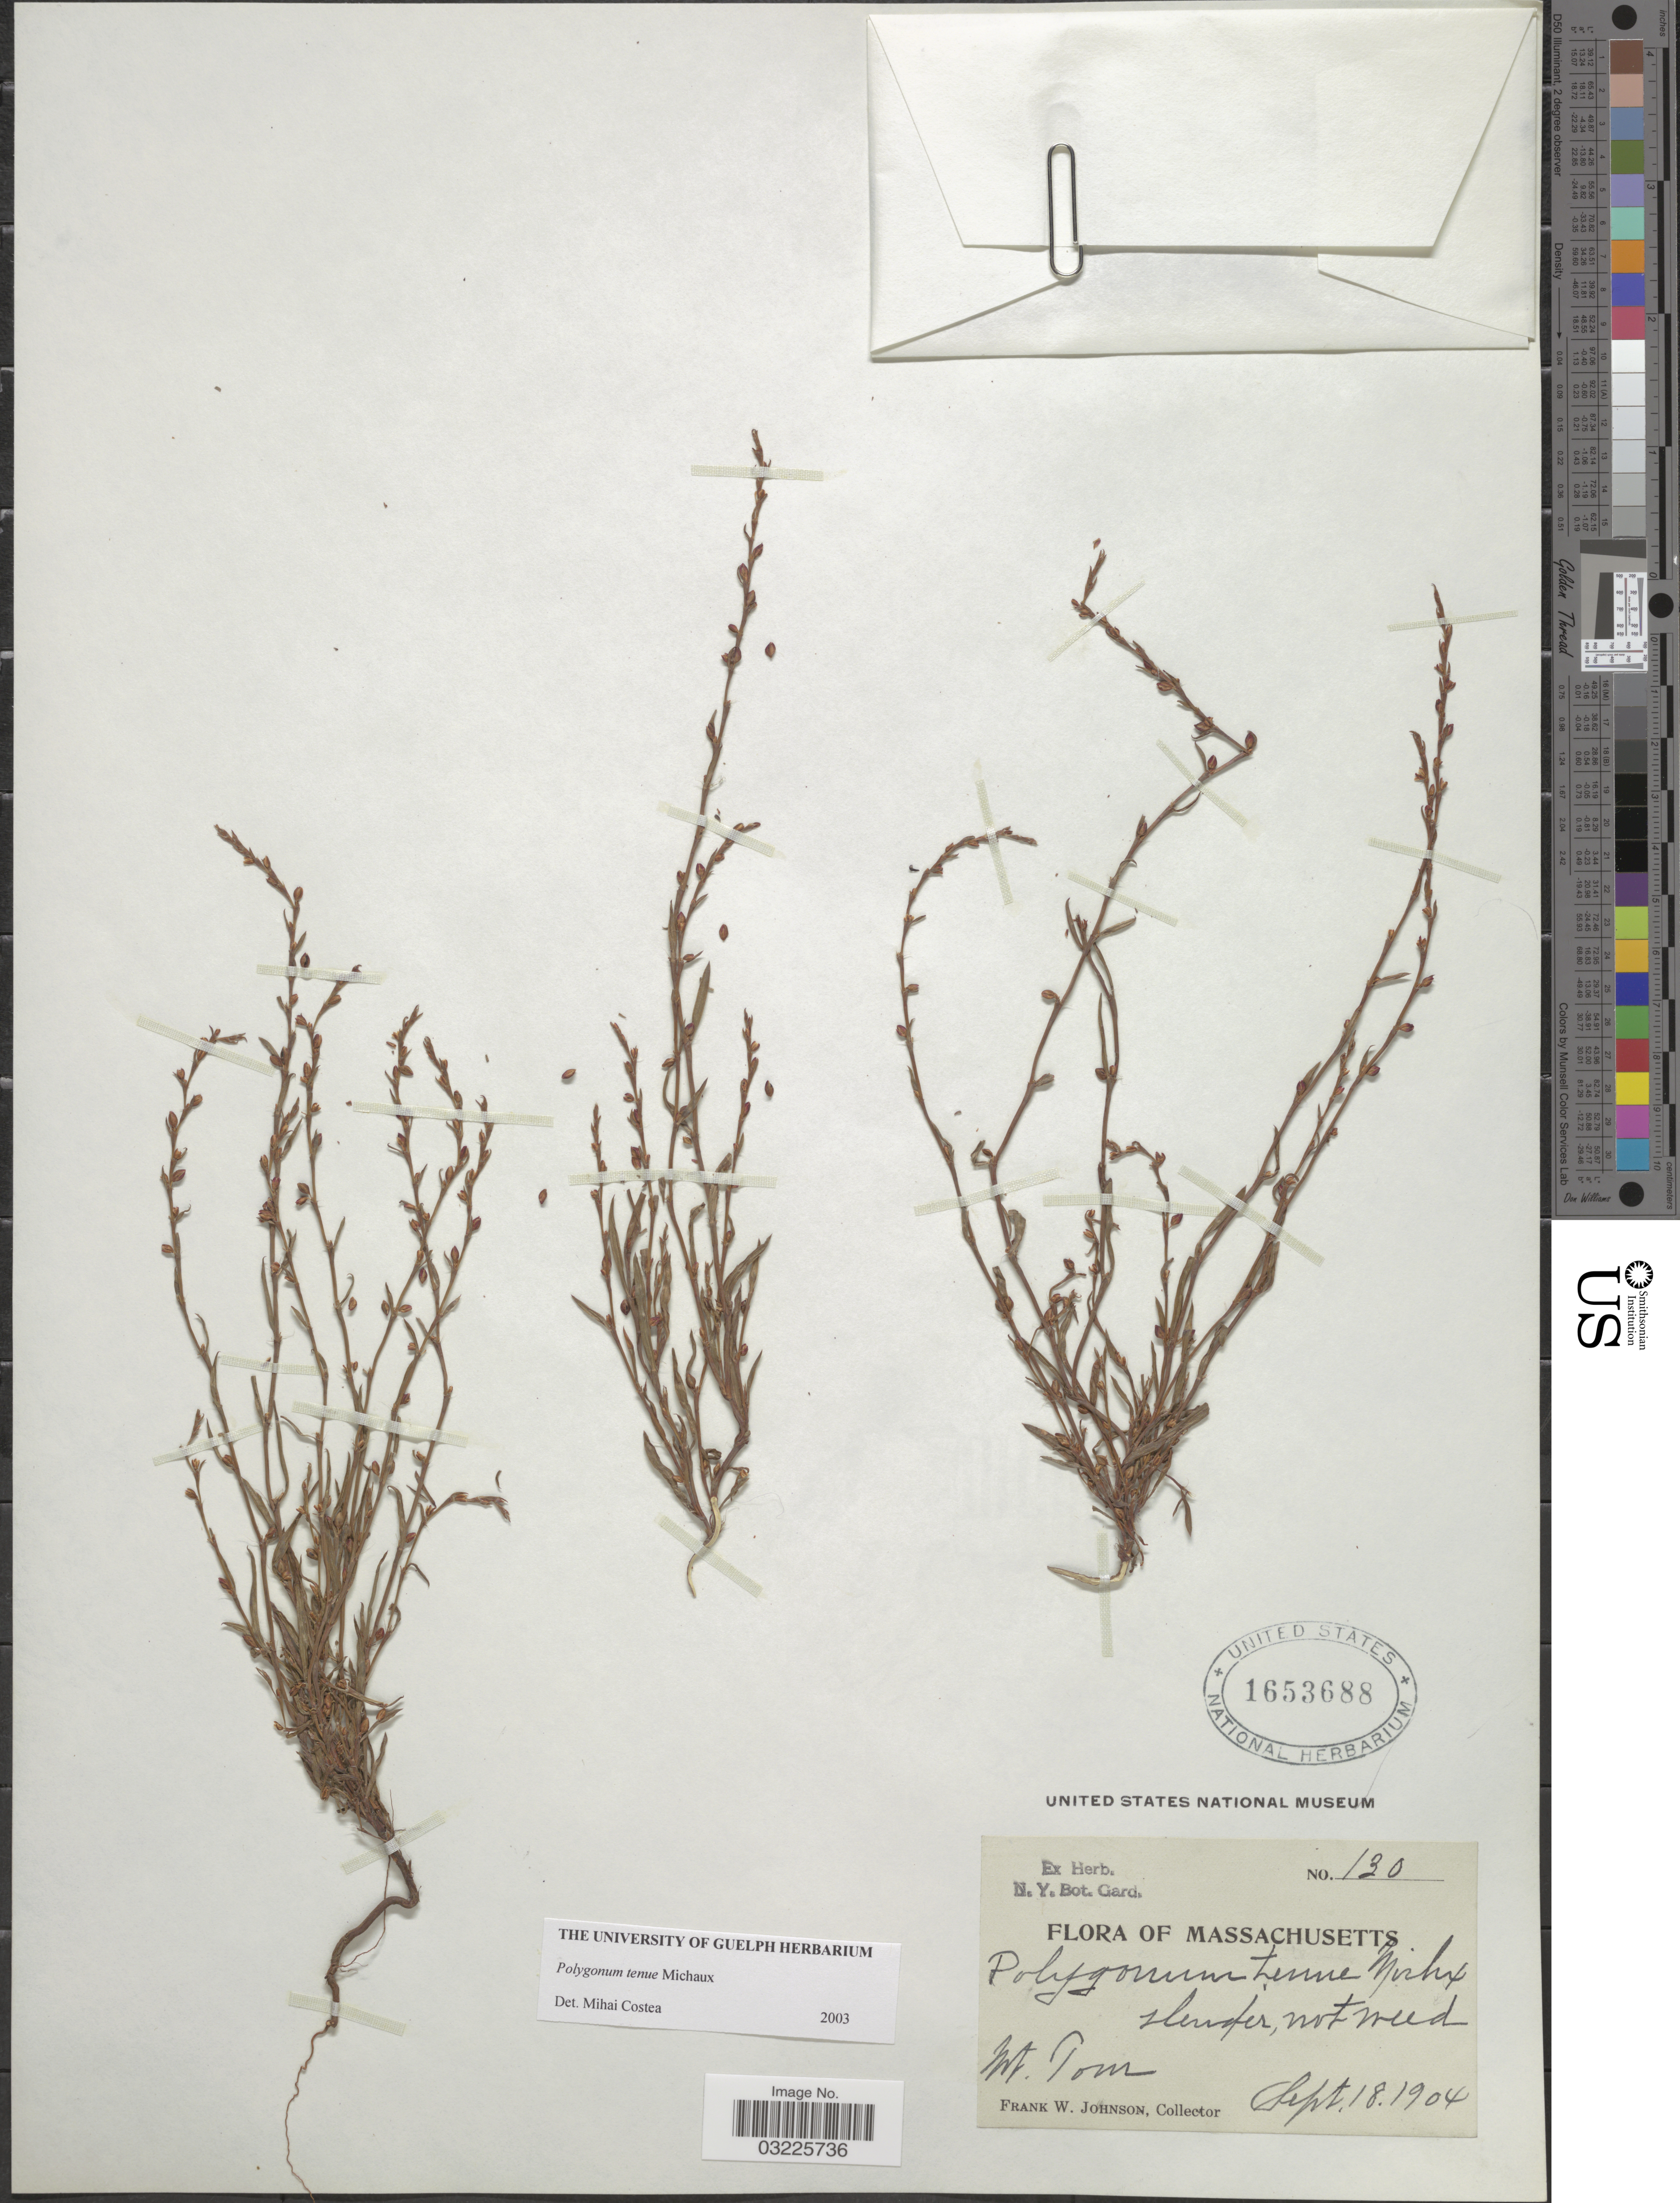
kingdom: Plantae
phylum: Tracheophyta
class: Magnoliopsida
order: Caryophyllales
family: Polygonaceae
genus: Polygonum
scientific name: Polygonum tenue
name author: F. Michx.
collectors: F. W. Johnson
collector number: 130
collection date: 1904-09-18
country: United States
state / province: Massachusetts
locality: Mt. Tom.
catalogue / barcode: US 1653688